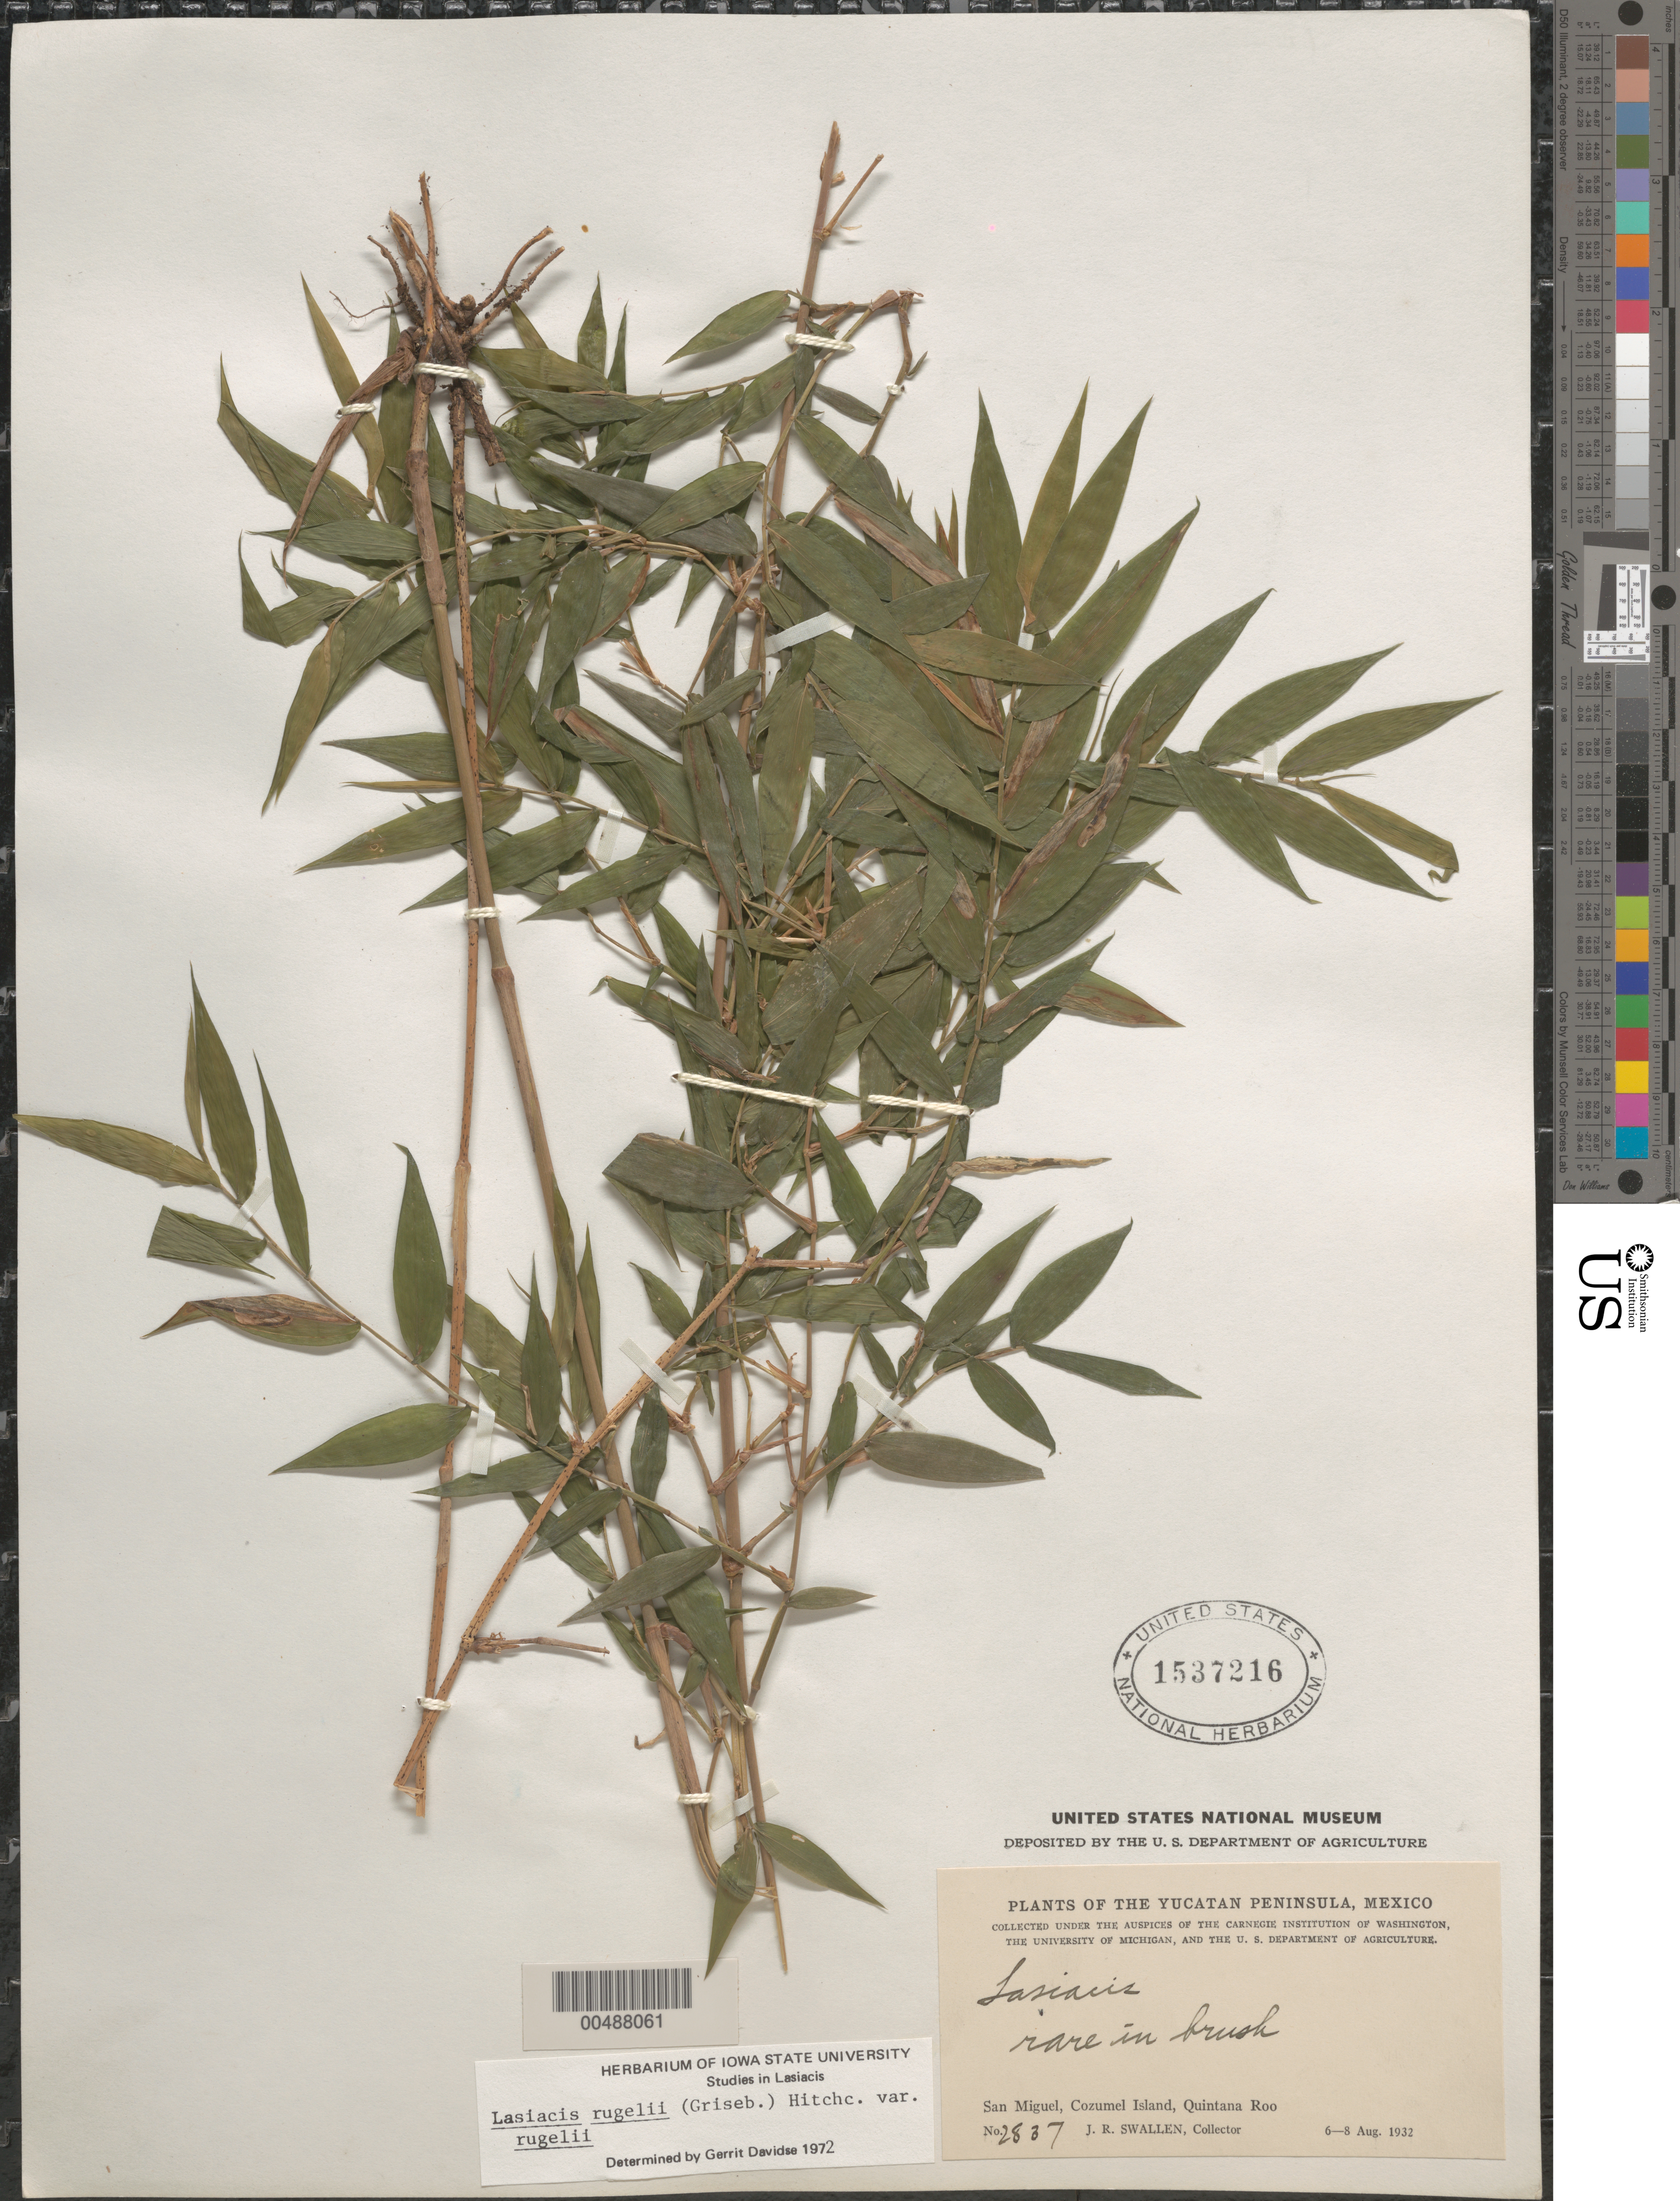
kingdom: Plantae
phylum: Tracheophyta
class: Liliopsida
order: Poales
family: Poaceae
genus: Lasiacis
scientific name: Lasiacis rugelii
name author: (Griseb.) Hitchc.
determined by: Davidse, Gerrit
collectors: J. R. Swallen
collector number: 2837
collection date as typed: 6 Aug 1932 to 8 Aug 1932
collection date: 1932-08-06/1932-08-08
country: Mexico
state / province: Quintana Roo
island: Cozumel Island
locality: Yucatan Peninsula, San Miguel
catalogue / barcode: US 1537216